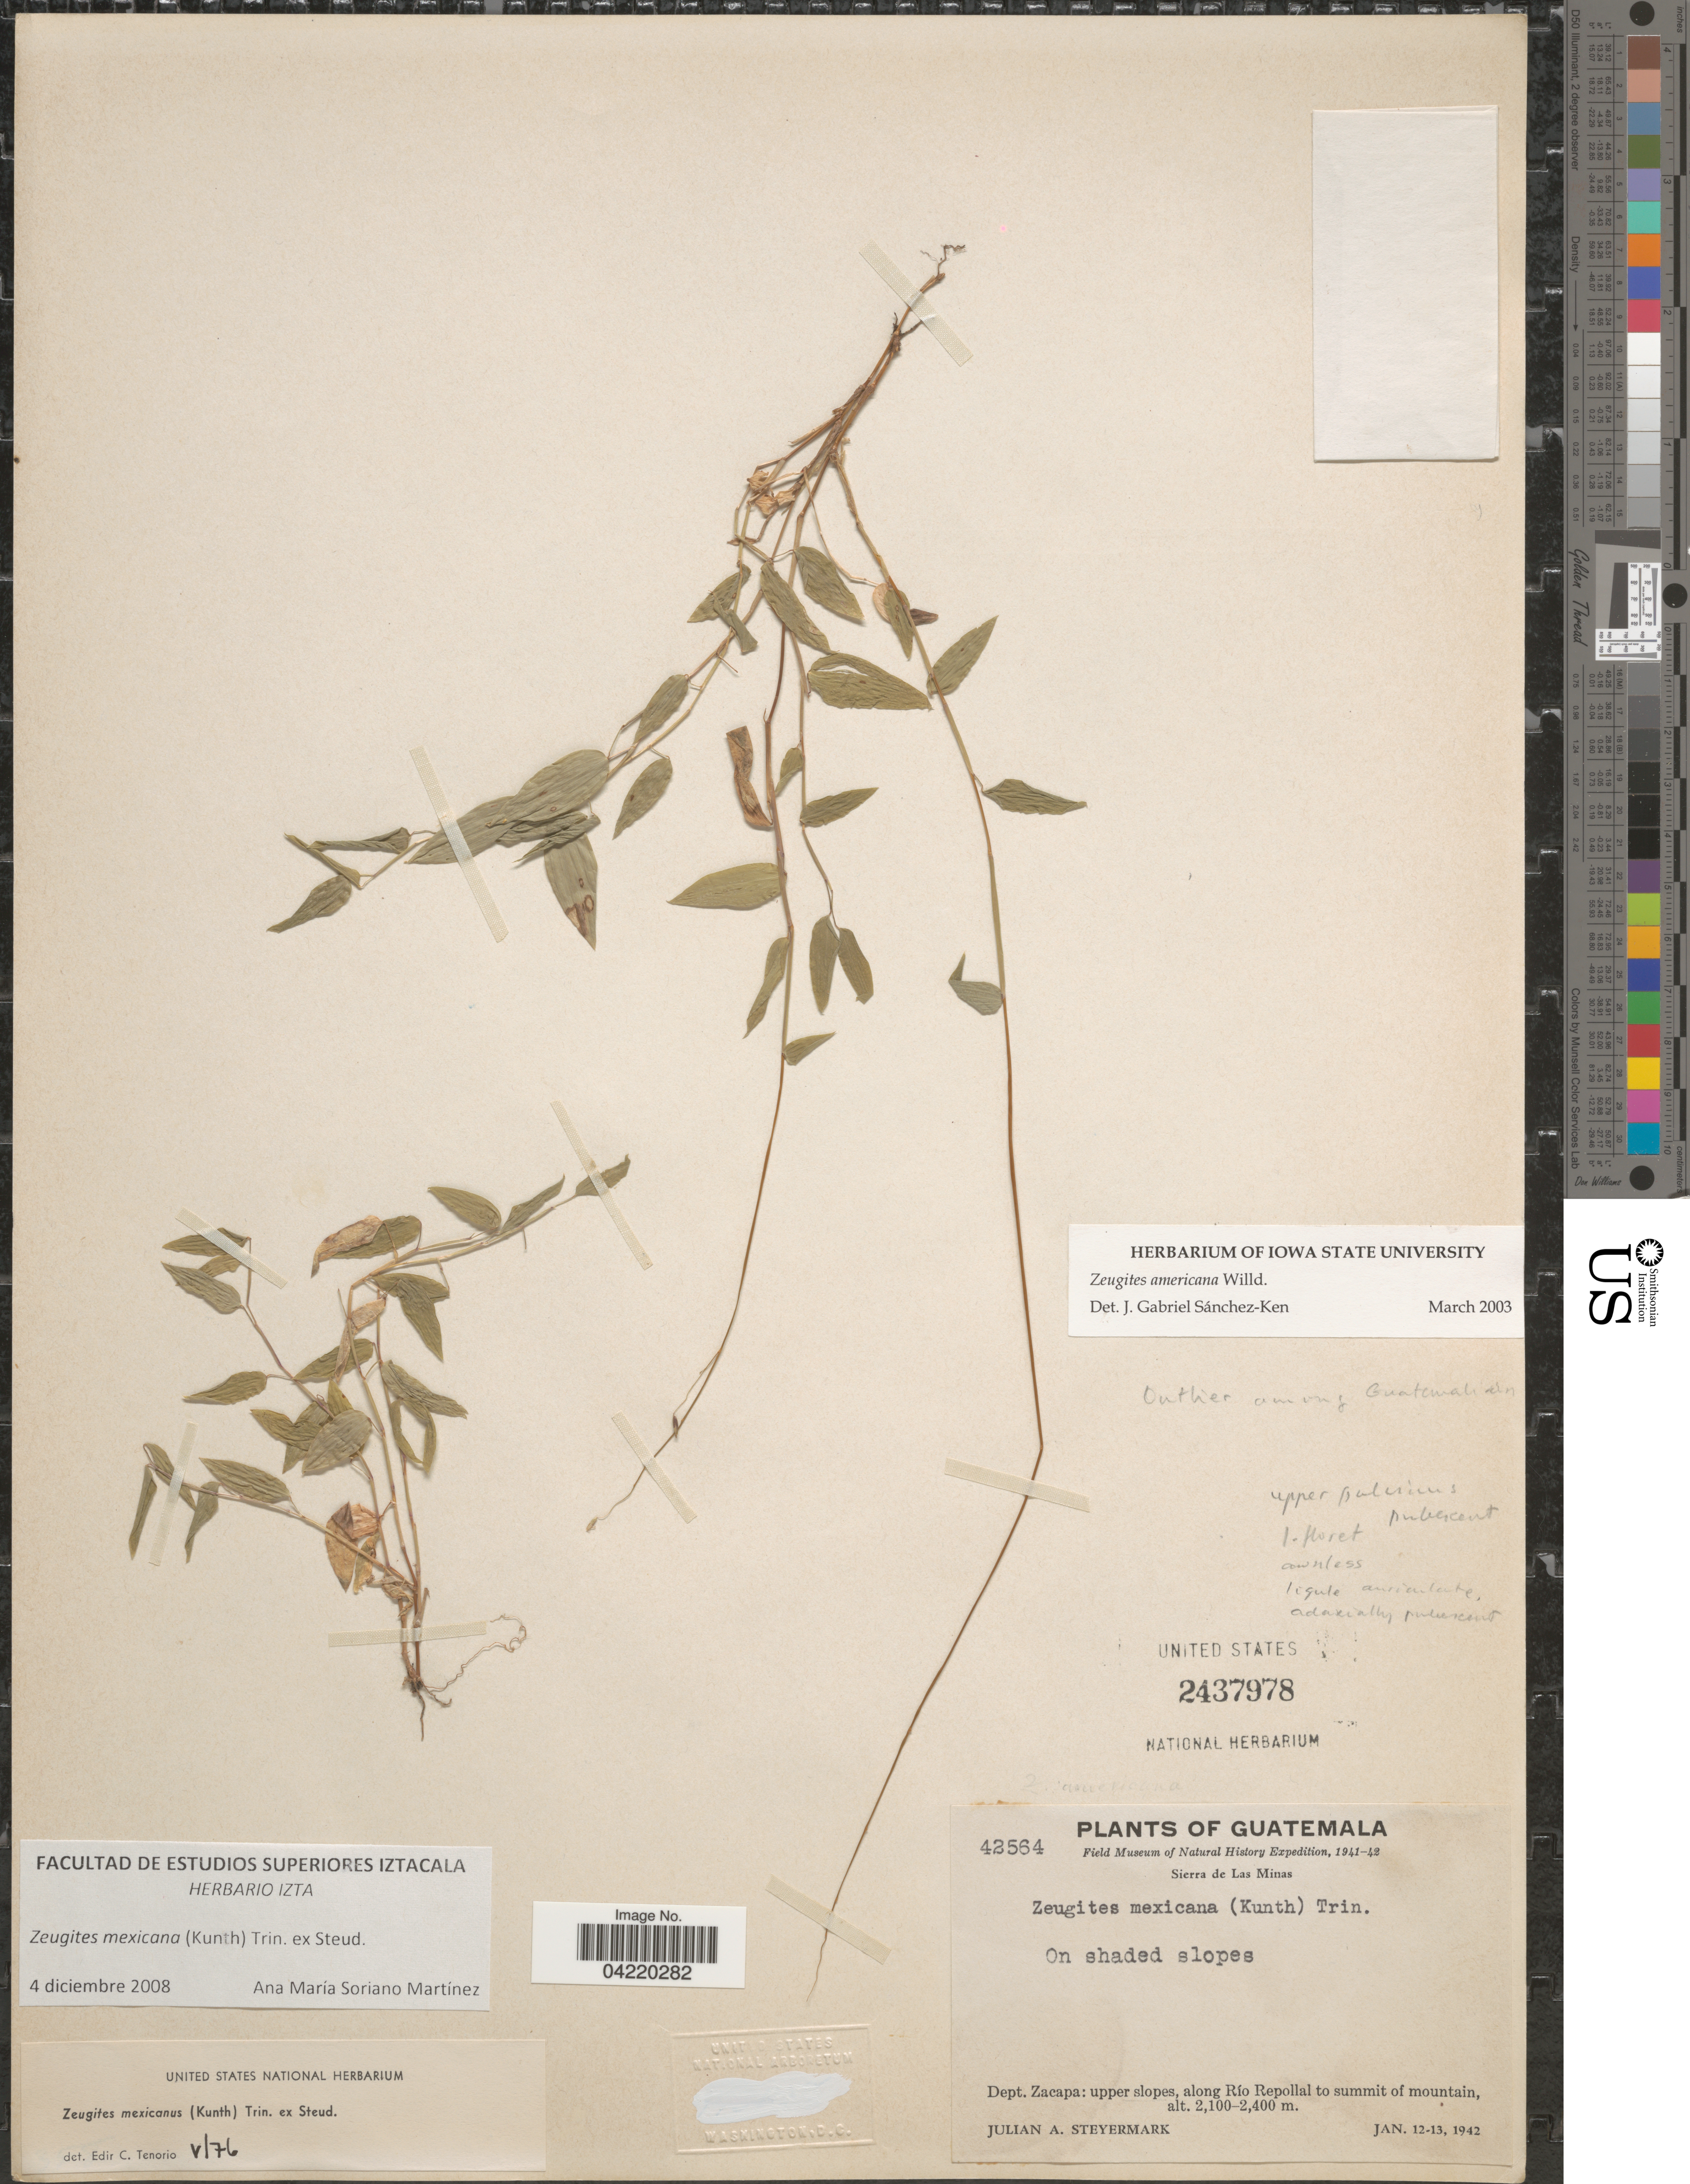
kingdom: Plantae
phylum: Tracheophyta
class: Liliopsida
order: Poales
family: Poaceae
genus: Zeugites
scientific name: Zeugites americanus var. mexicanus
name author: (Kunth) McVaugh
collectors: J. Steyermark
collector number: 42564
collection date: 1942-01-12/1942-01-13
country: Guatemala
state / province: Zacapa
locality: Field Museum of Natural History Expedition, 1941-42. Sierra de Las Minas. Dept. Zacapa: upper slopes, along Río Repollal to summit of mountain.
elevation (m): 2100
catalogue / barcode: US 2437978